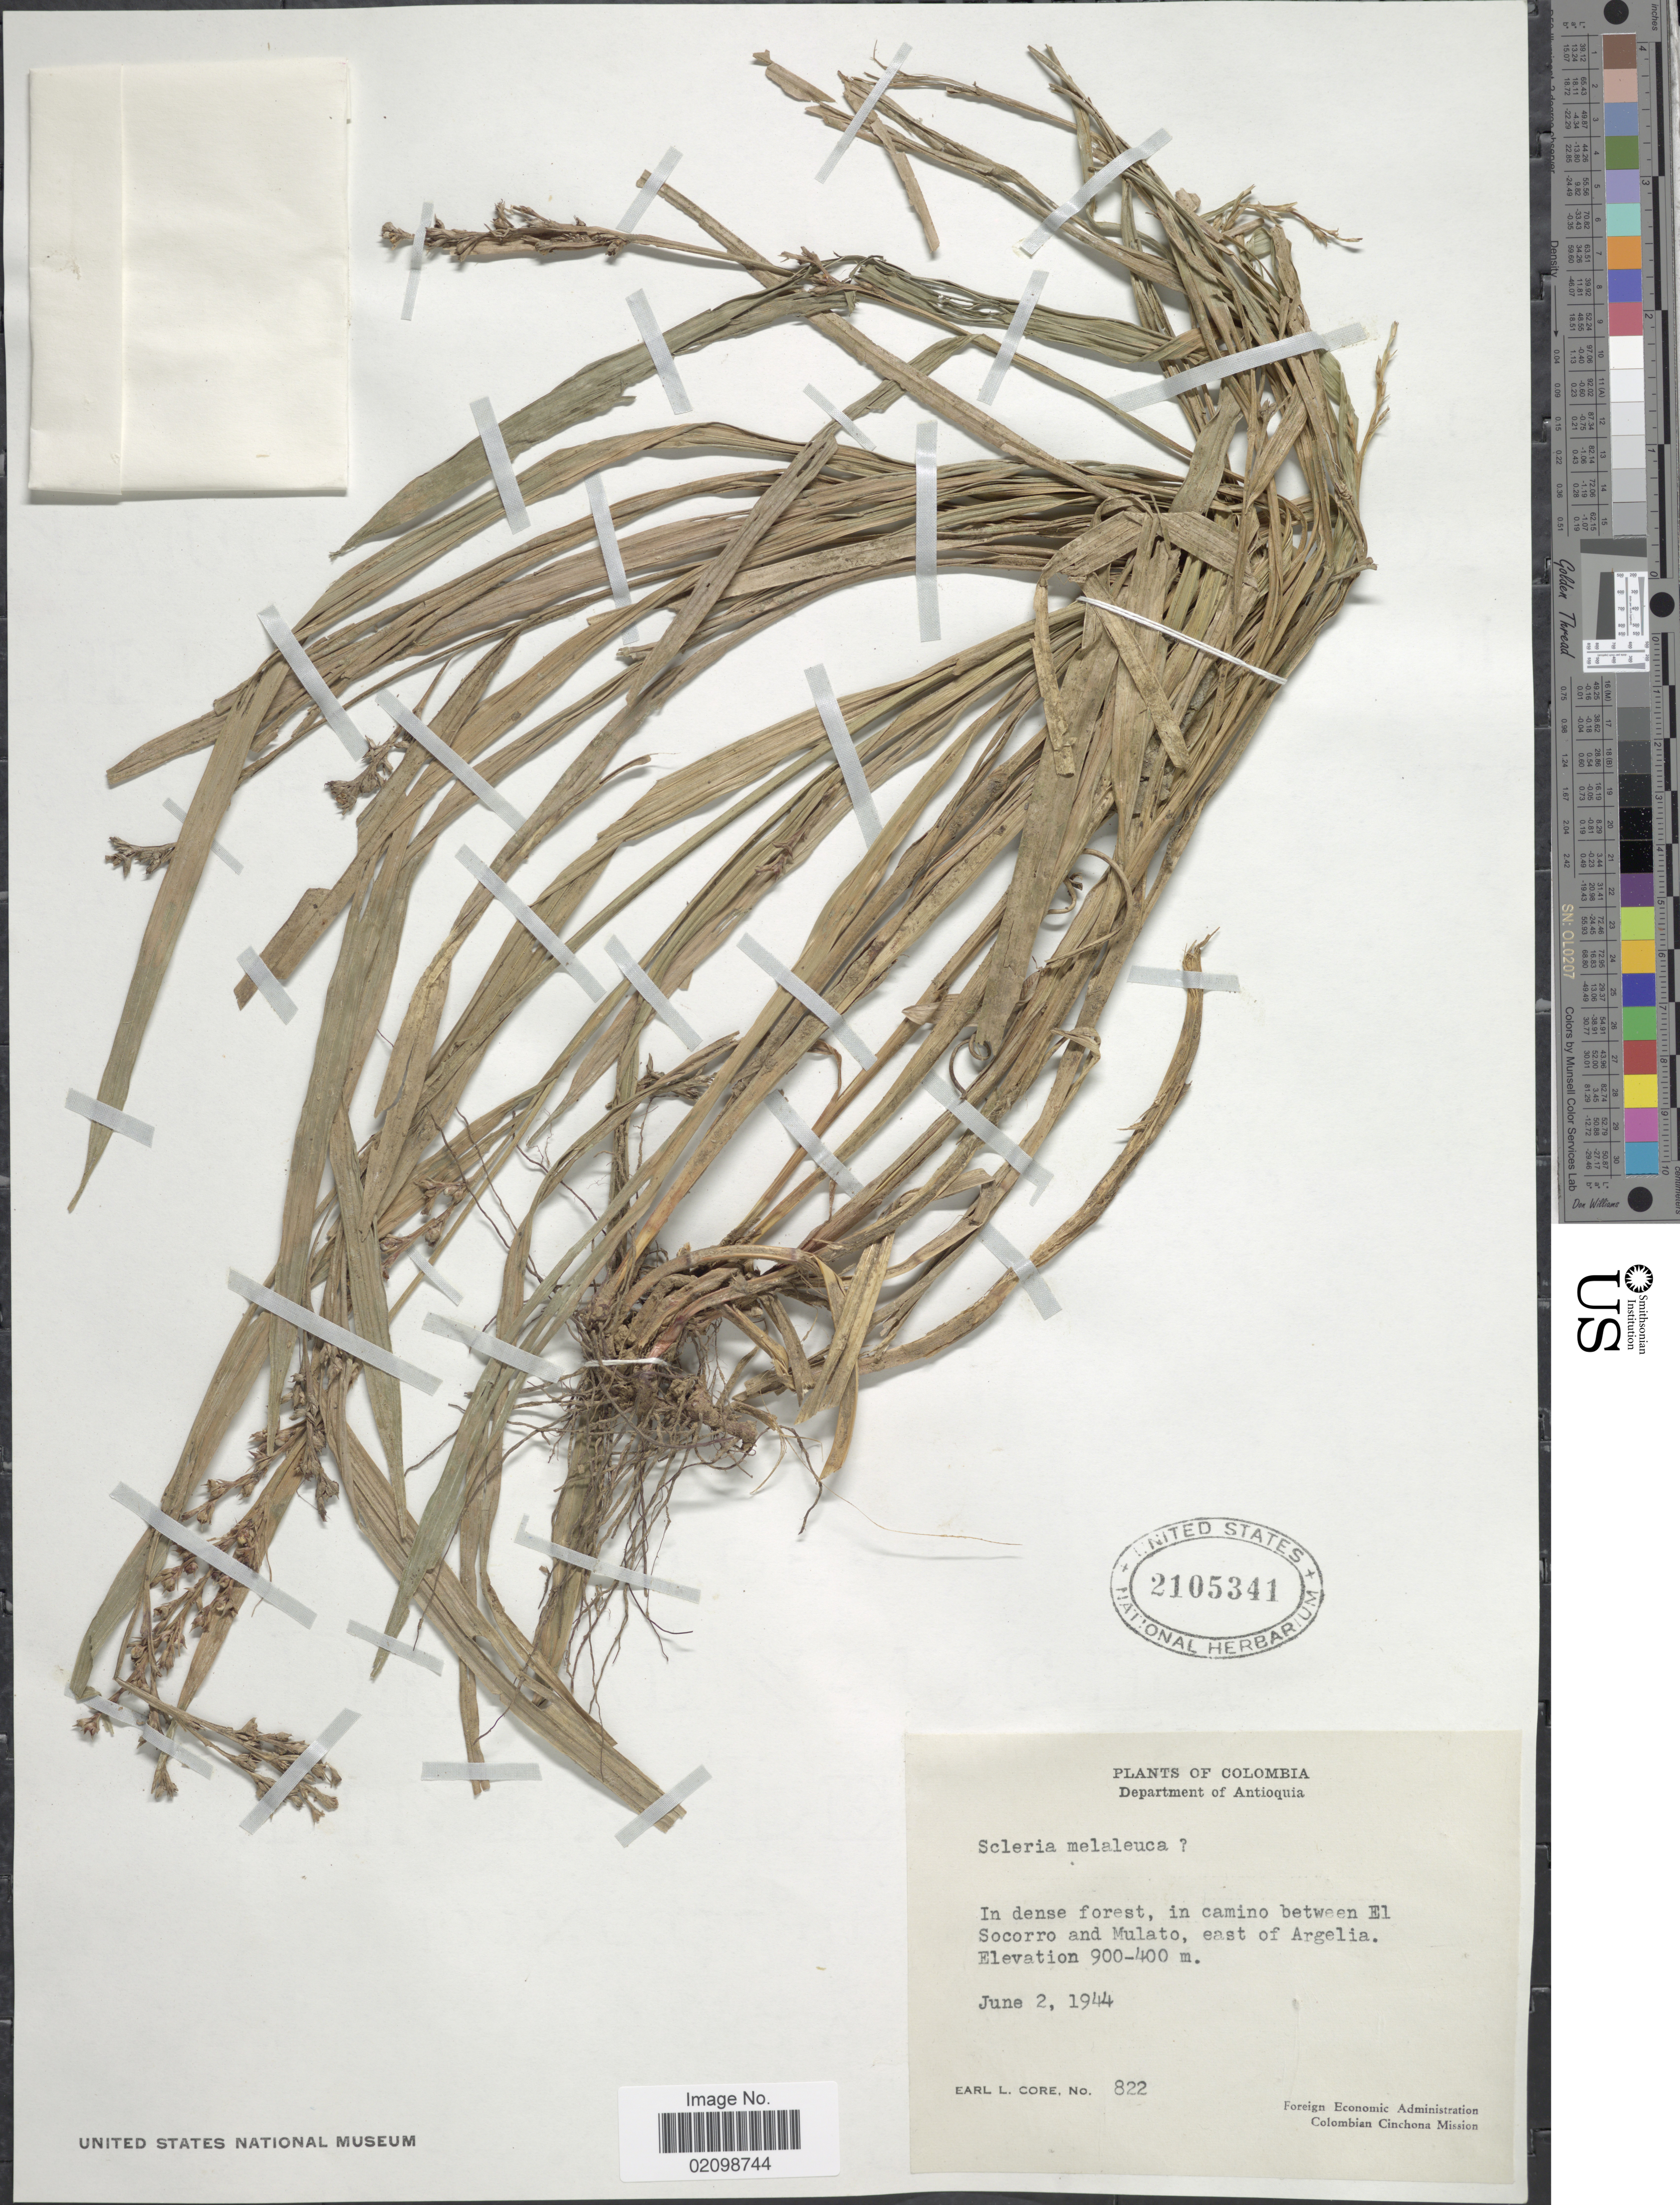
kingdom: Plantae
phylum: Tracheophyta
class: Liliopsida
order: Poales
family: Cyperaceae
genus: Scleria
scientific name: Scleria gaertneri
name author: Raddi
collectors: E. L. Core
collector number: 822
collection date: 1944-06-02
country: Colombia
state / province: Antioquia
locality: Department of Antioquia. In dense forest, in camino between El Socorro and Mulato, east of Argelia.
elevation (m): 400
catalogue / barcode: US 2105341